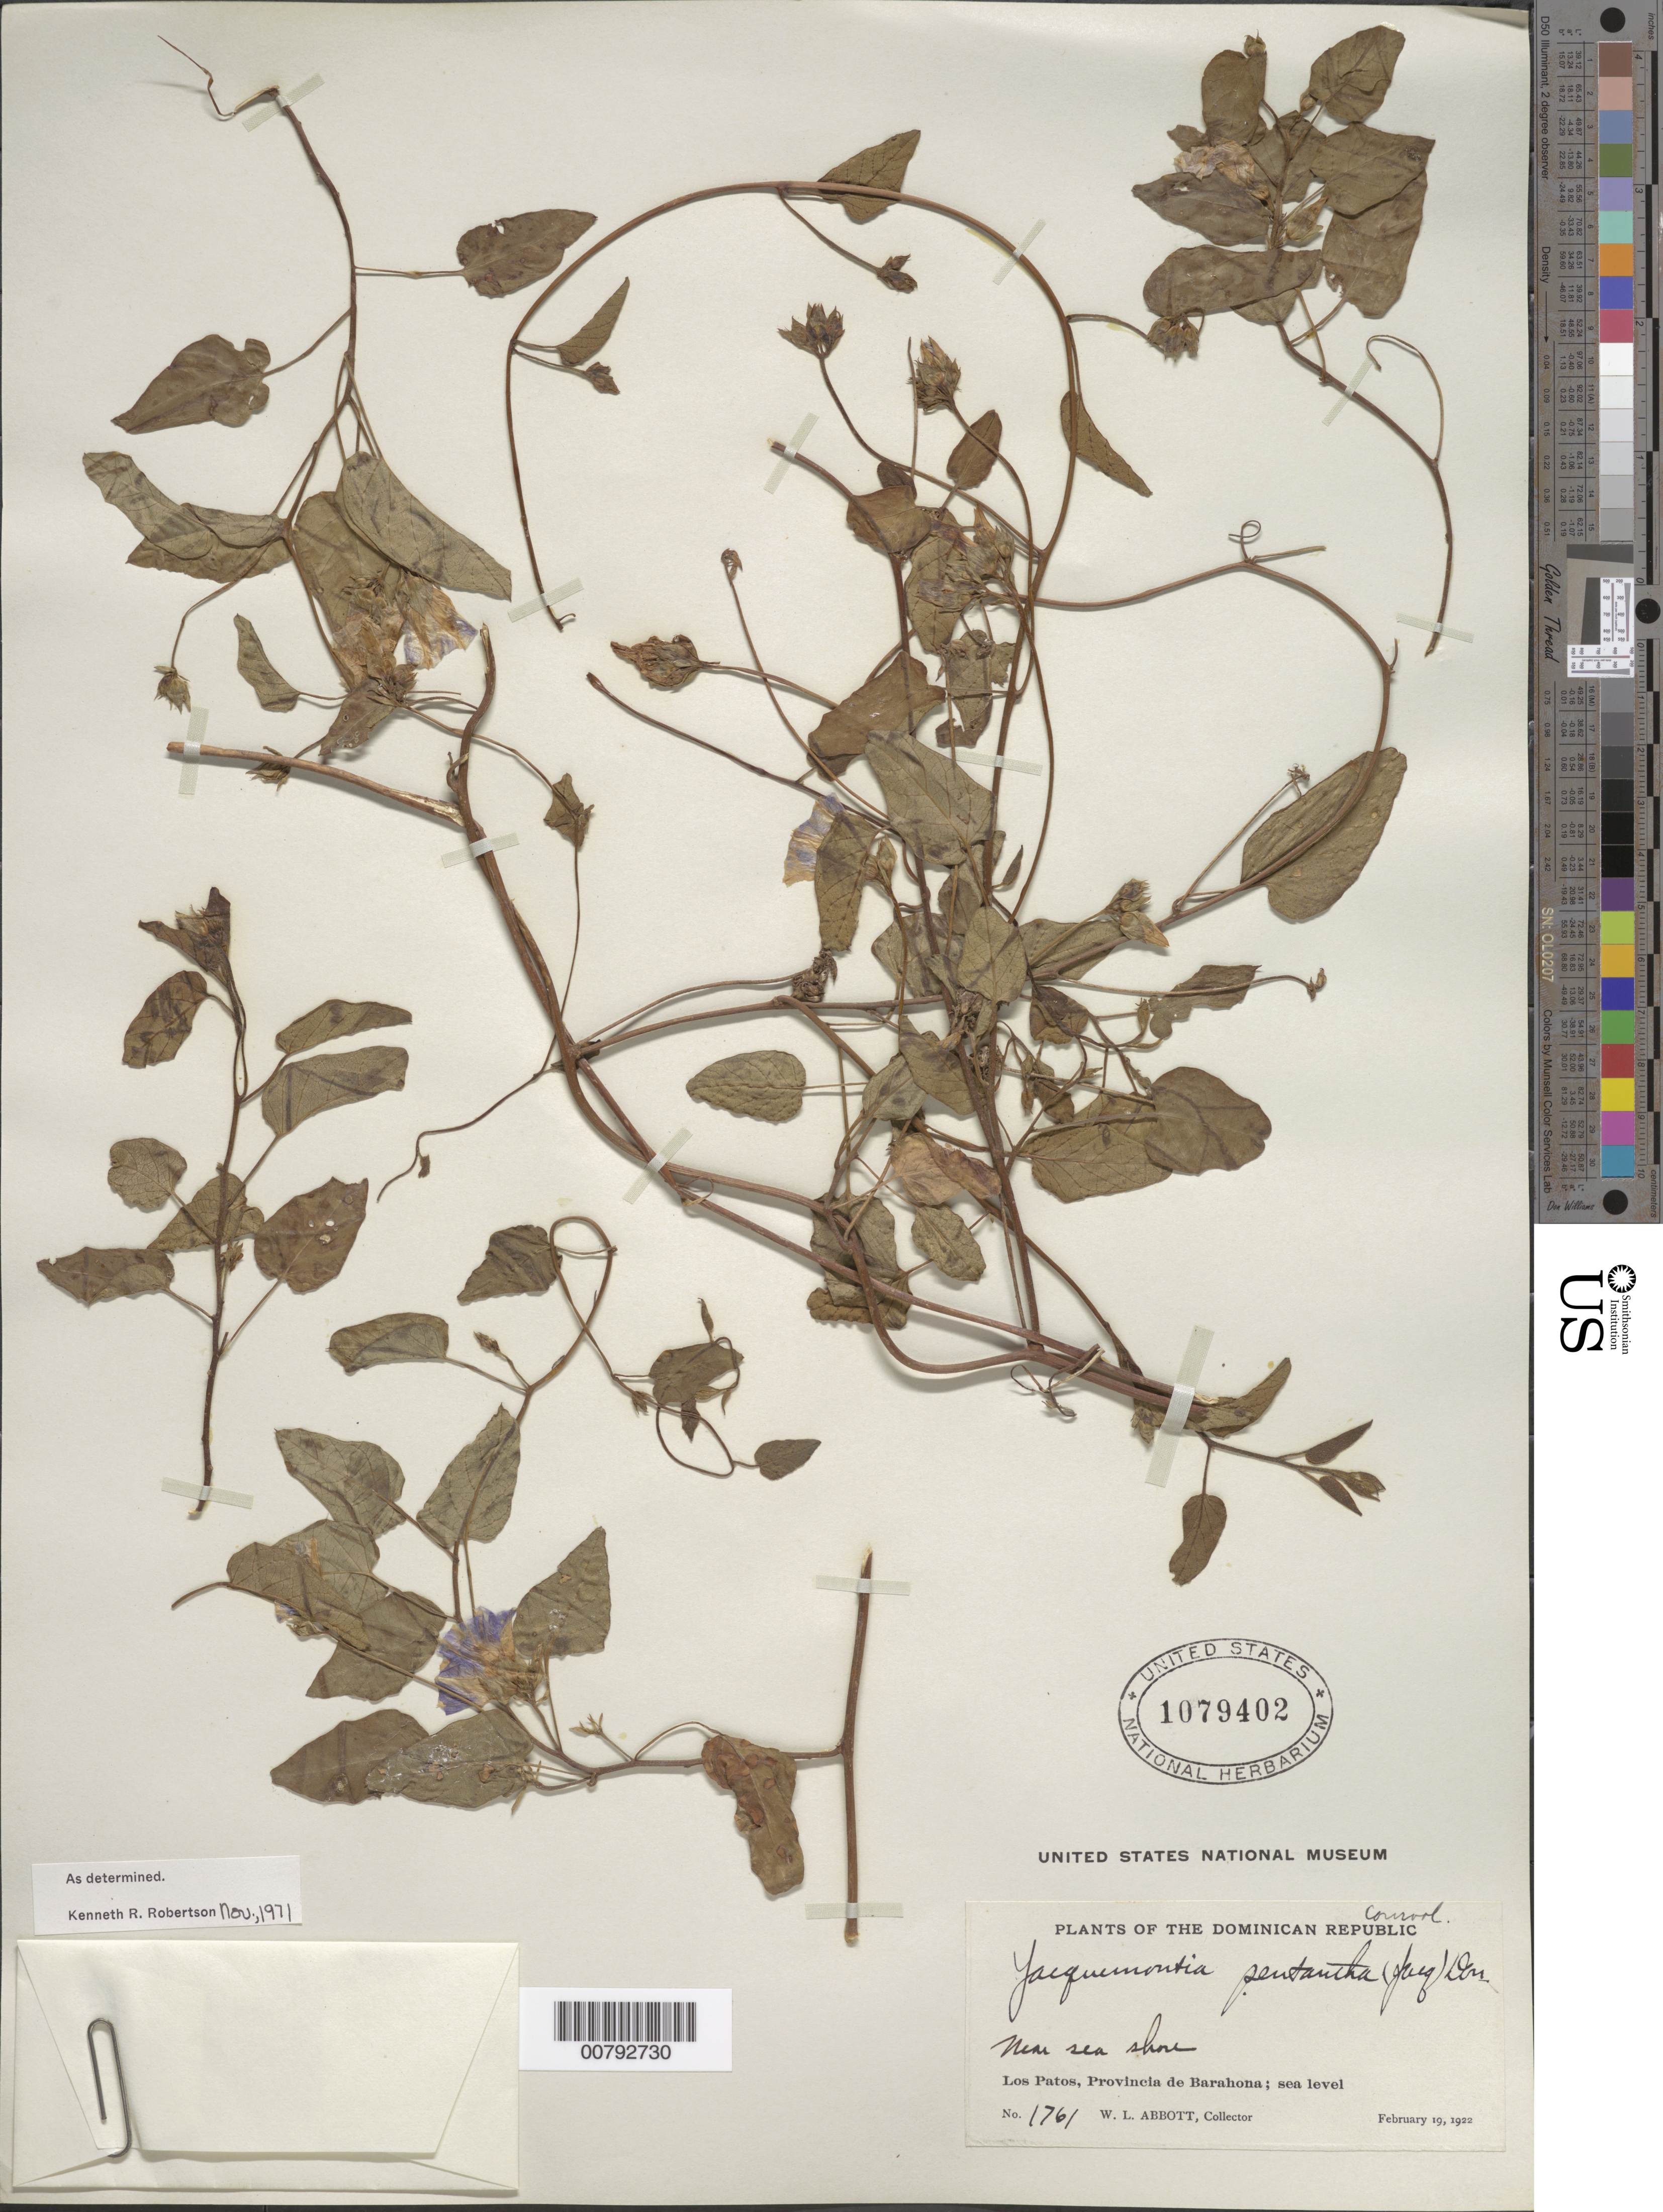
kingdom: Plantae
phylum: Tracheophyta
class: Magnoliopsida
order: Solanales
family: Convolvulaceae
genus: Jacquemontia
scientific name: Jacquemontia pentanthos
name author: (Jacq.) G. Don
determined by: Robertson, K. R.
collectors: W. L. Abbott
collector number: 1761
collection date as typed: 19 Feb 1922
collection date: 1922-02-19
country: Dominican Republic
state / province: Barahona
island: Hispaniola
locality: Los Patos.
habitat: Near sea shore.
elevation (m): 0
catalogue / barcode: US 1079402